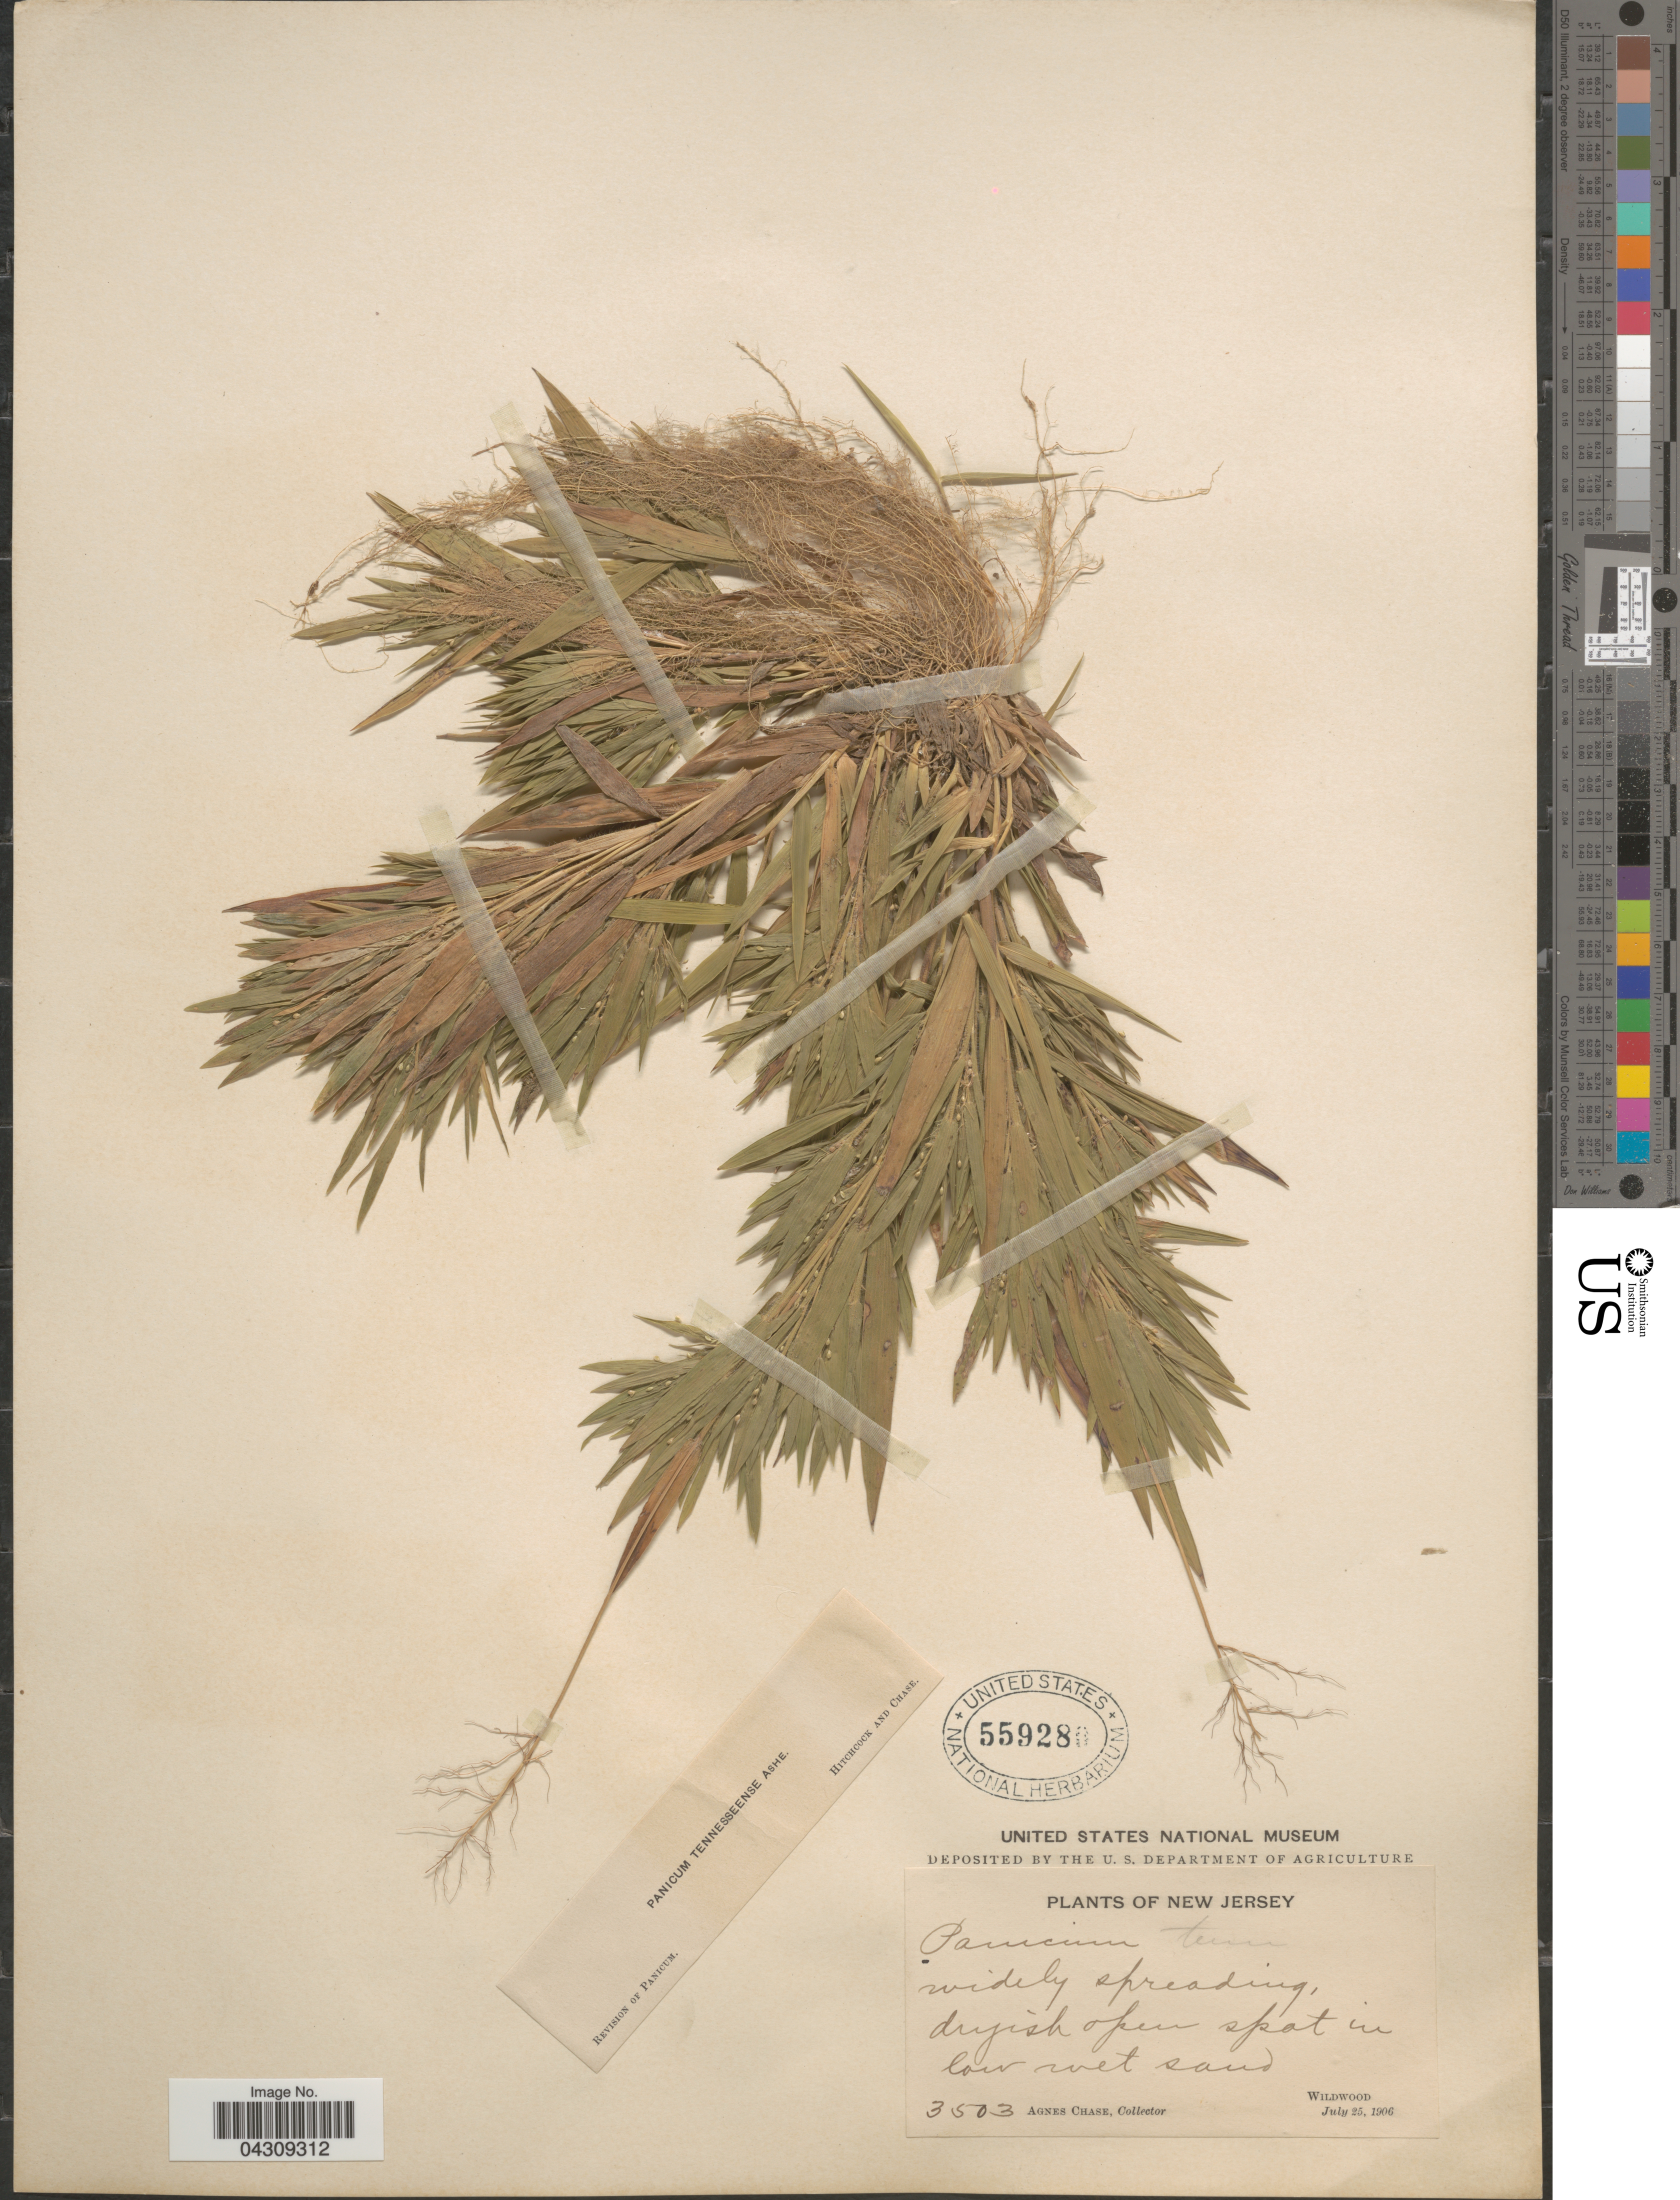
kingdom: Plantae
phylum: Tracheophyta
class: Liliopsida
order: Poales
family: Poaceae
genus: Dichanthelium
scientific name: Dichanthelium acuminatum var. acuminatum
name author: (Sw.) Gould & C.A. Clark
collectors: A. Chase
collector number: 3503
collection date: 1906-07-25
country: United States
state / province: New Jersey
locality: Wildwood.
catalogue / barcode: US 559280